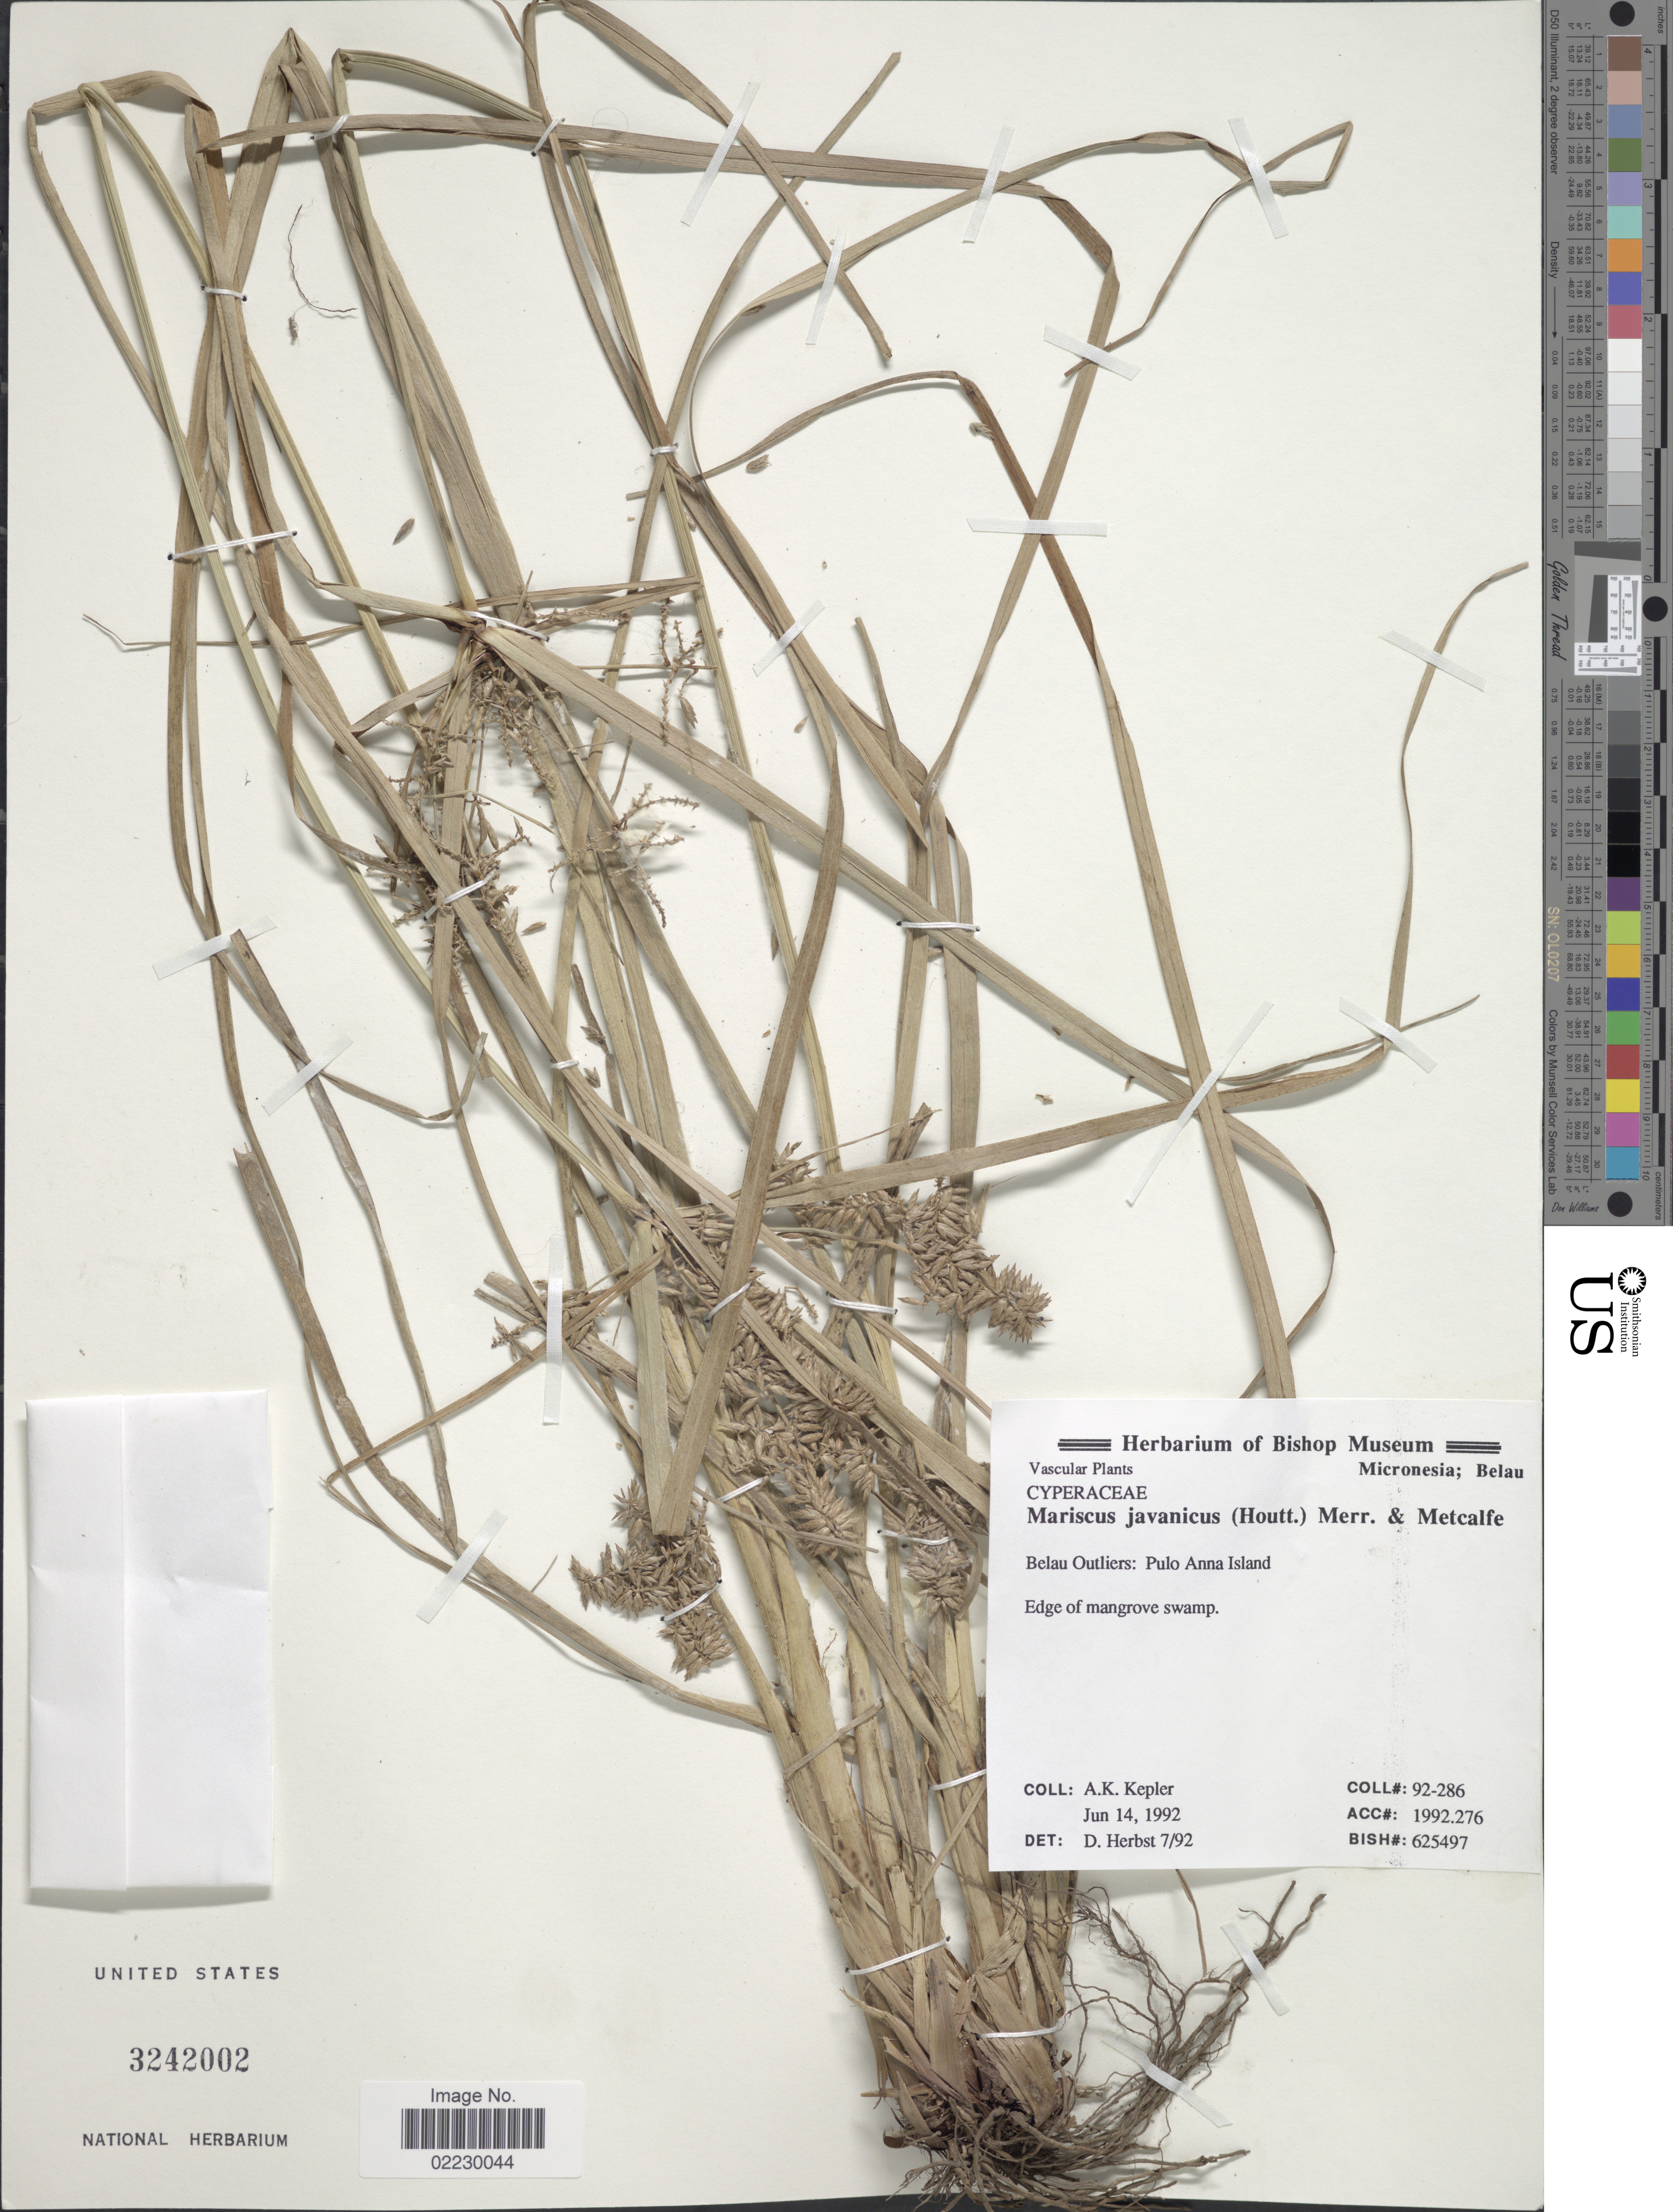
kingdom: Plantae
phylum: Tracheophyta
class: Liliopsida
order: Poales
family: Cyperaceae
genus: Cyperus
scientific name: Cyperus javanicus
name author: Houtt.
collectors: A. K. Kepler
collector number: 92-286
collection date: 1992-06-14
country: Palau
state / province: Belau Outliers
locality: Micronesia; Belau, Pulo Anna Island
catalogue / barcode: US 3242002